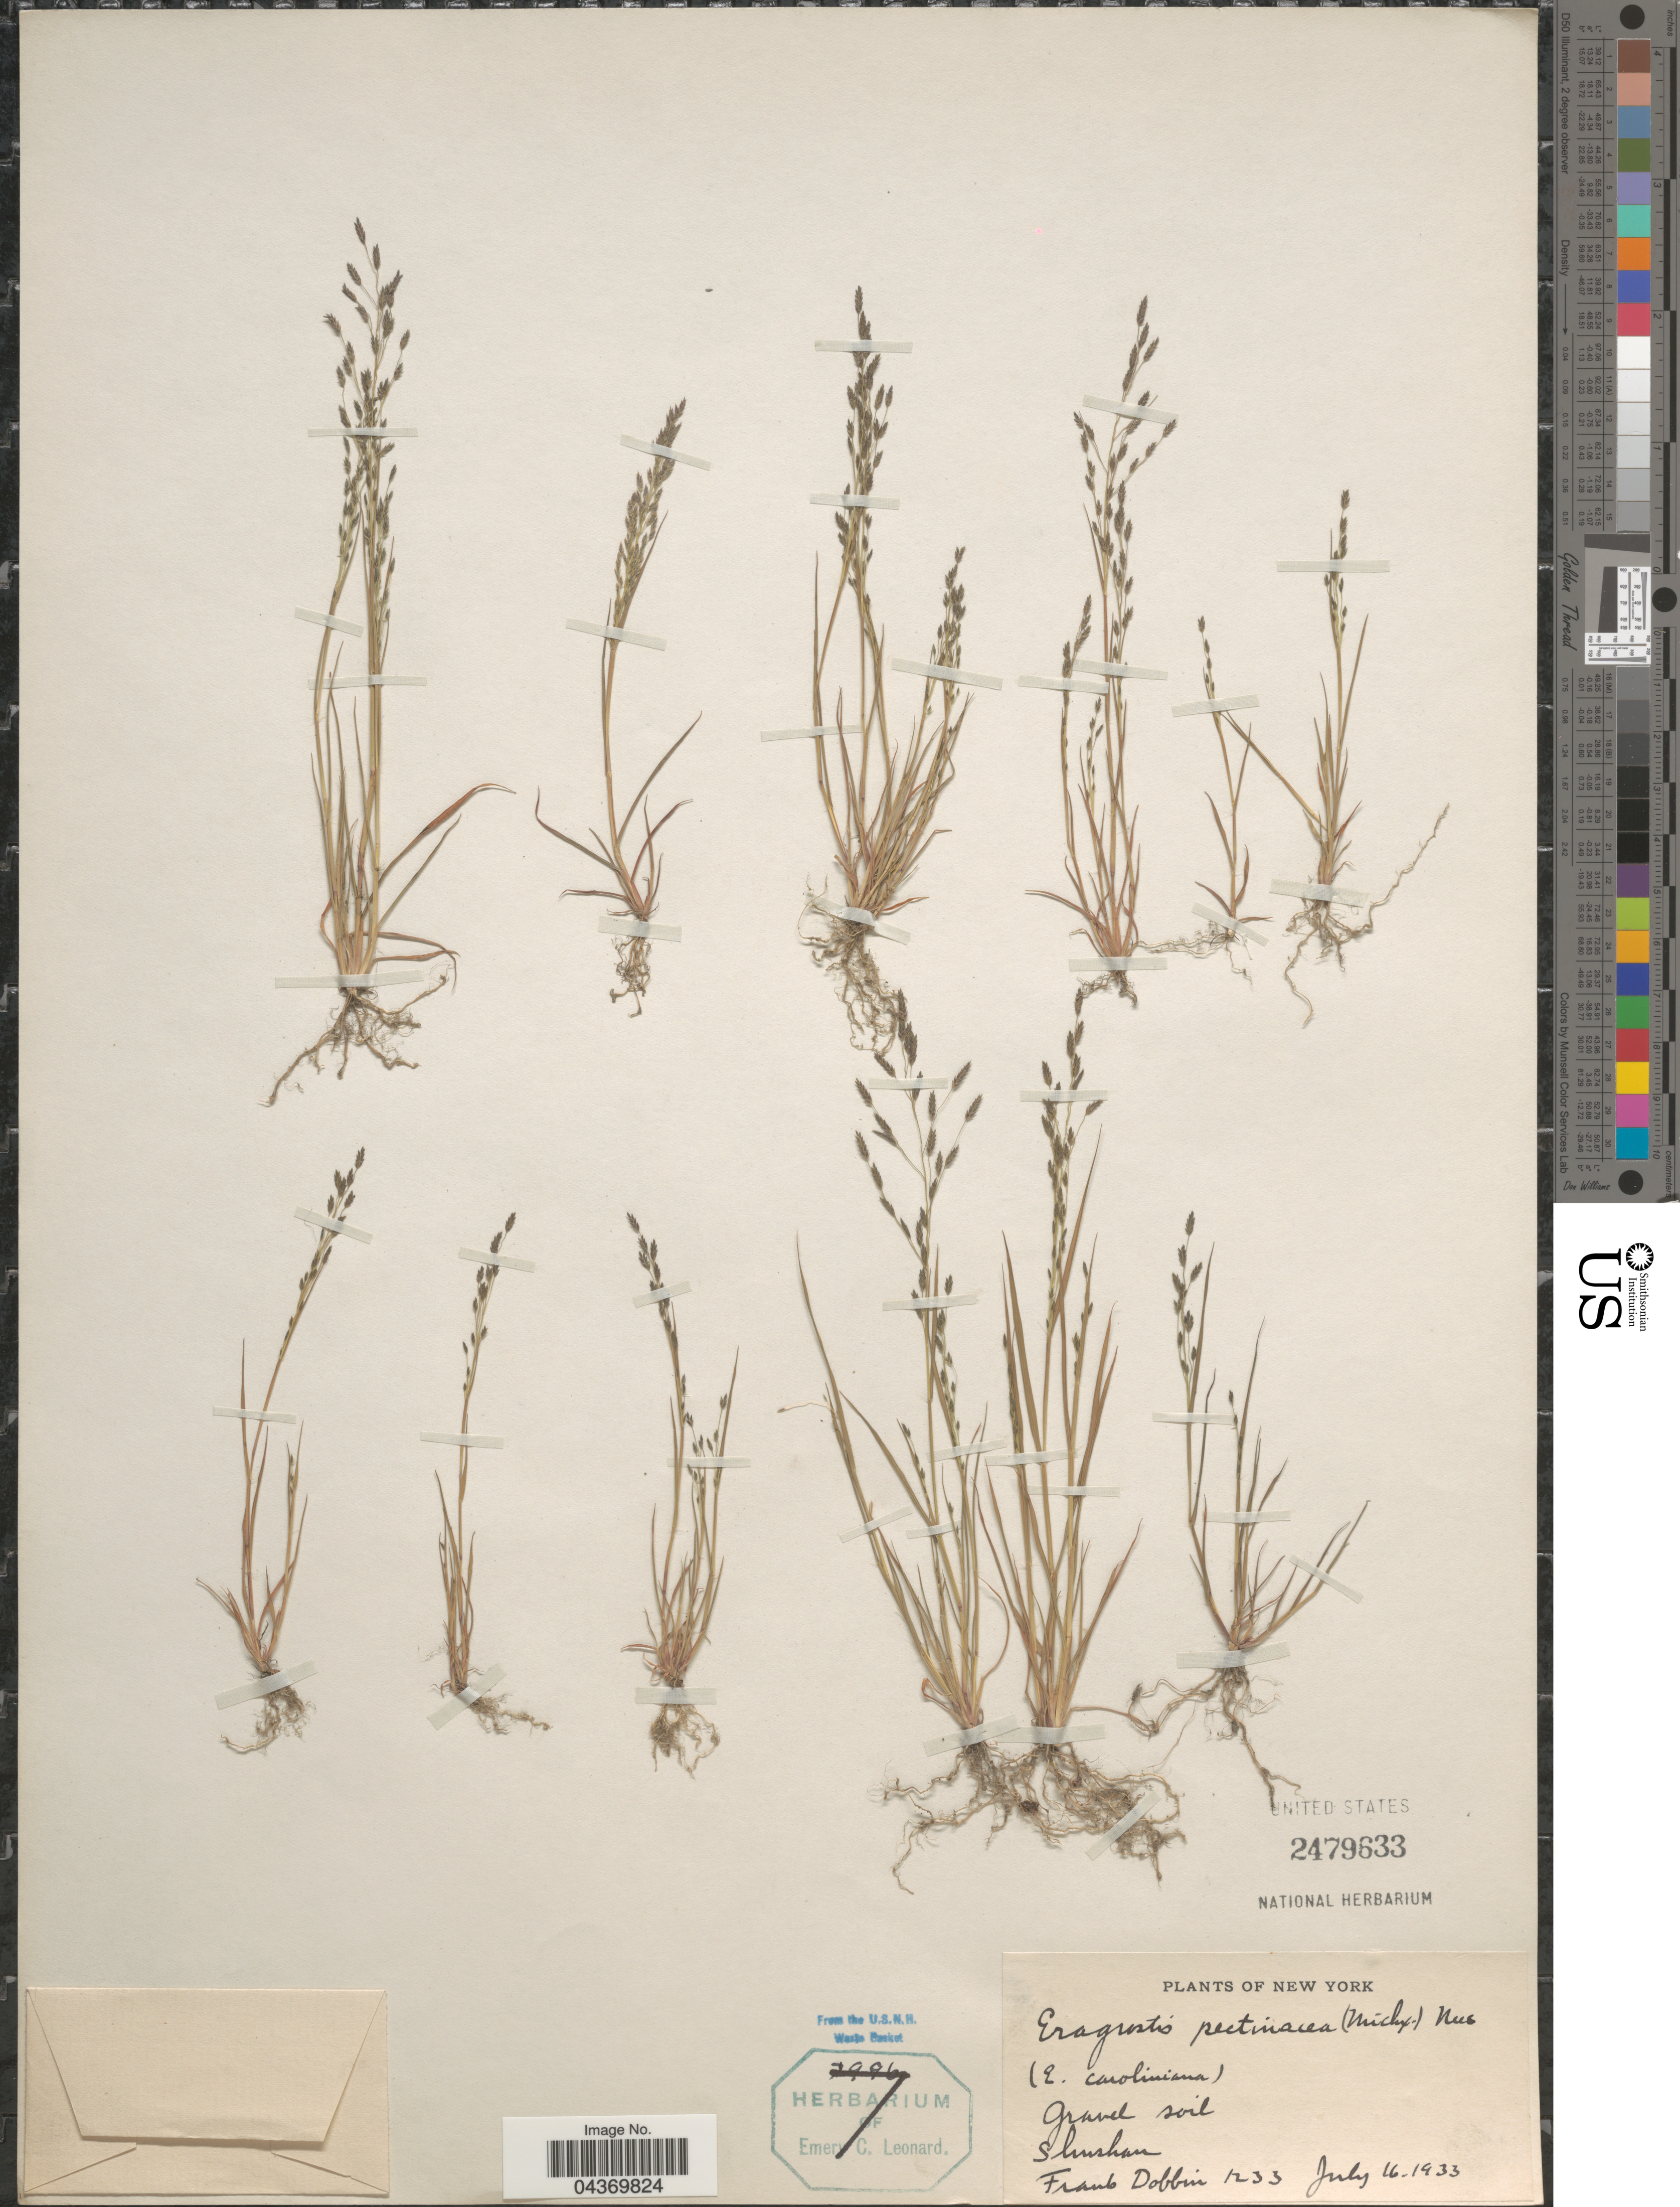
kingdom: Plantae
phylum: Tracheophyta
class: Liliopsida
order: Poales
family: Poaceae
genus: Eragrostis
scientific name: Eragrostis pectinacea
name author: (Michx.) Nees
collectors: F. Dobbin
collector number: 1233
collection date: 1933-07-16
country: United States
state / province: New York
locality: Shushan.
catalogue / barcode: US 2479633